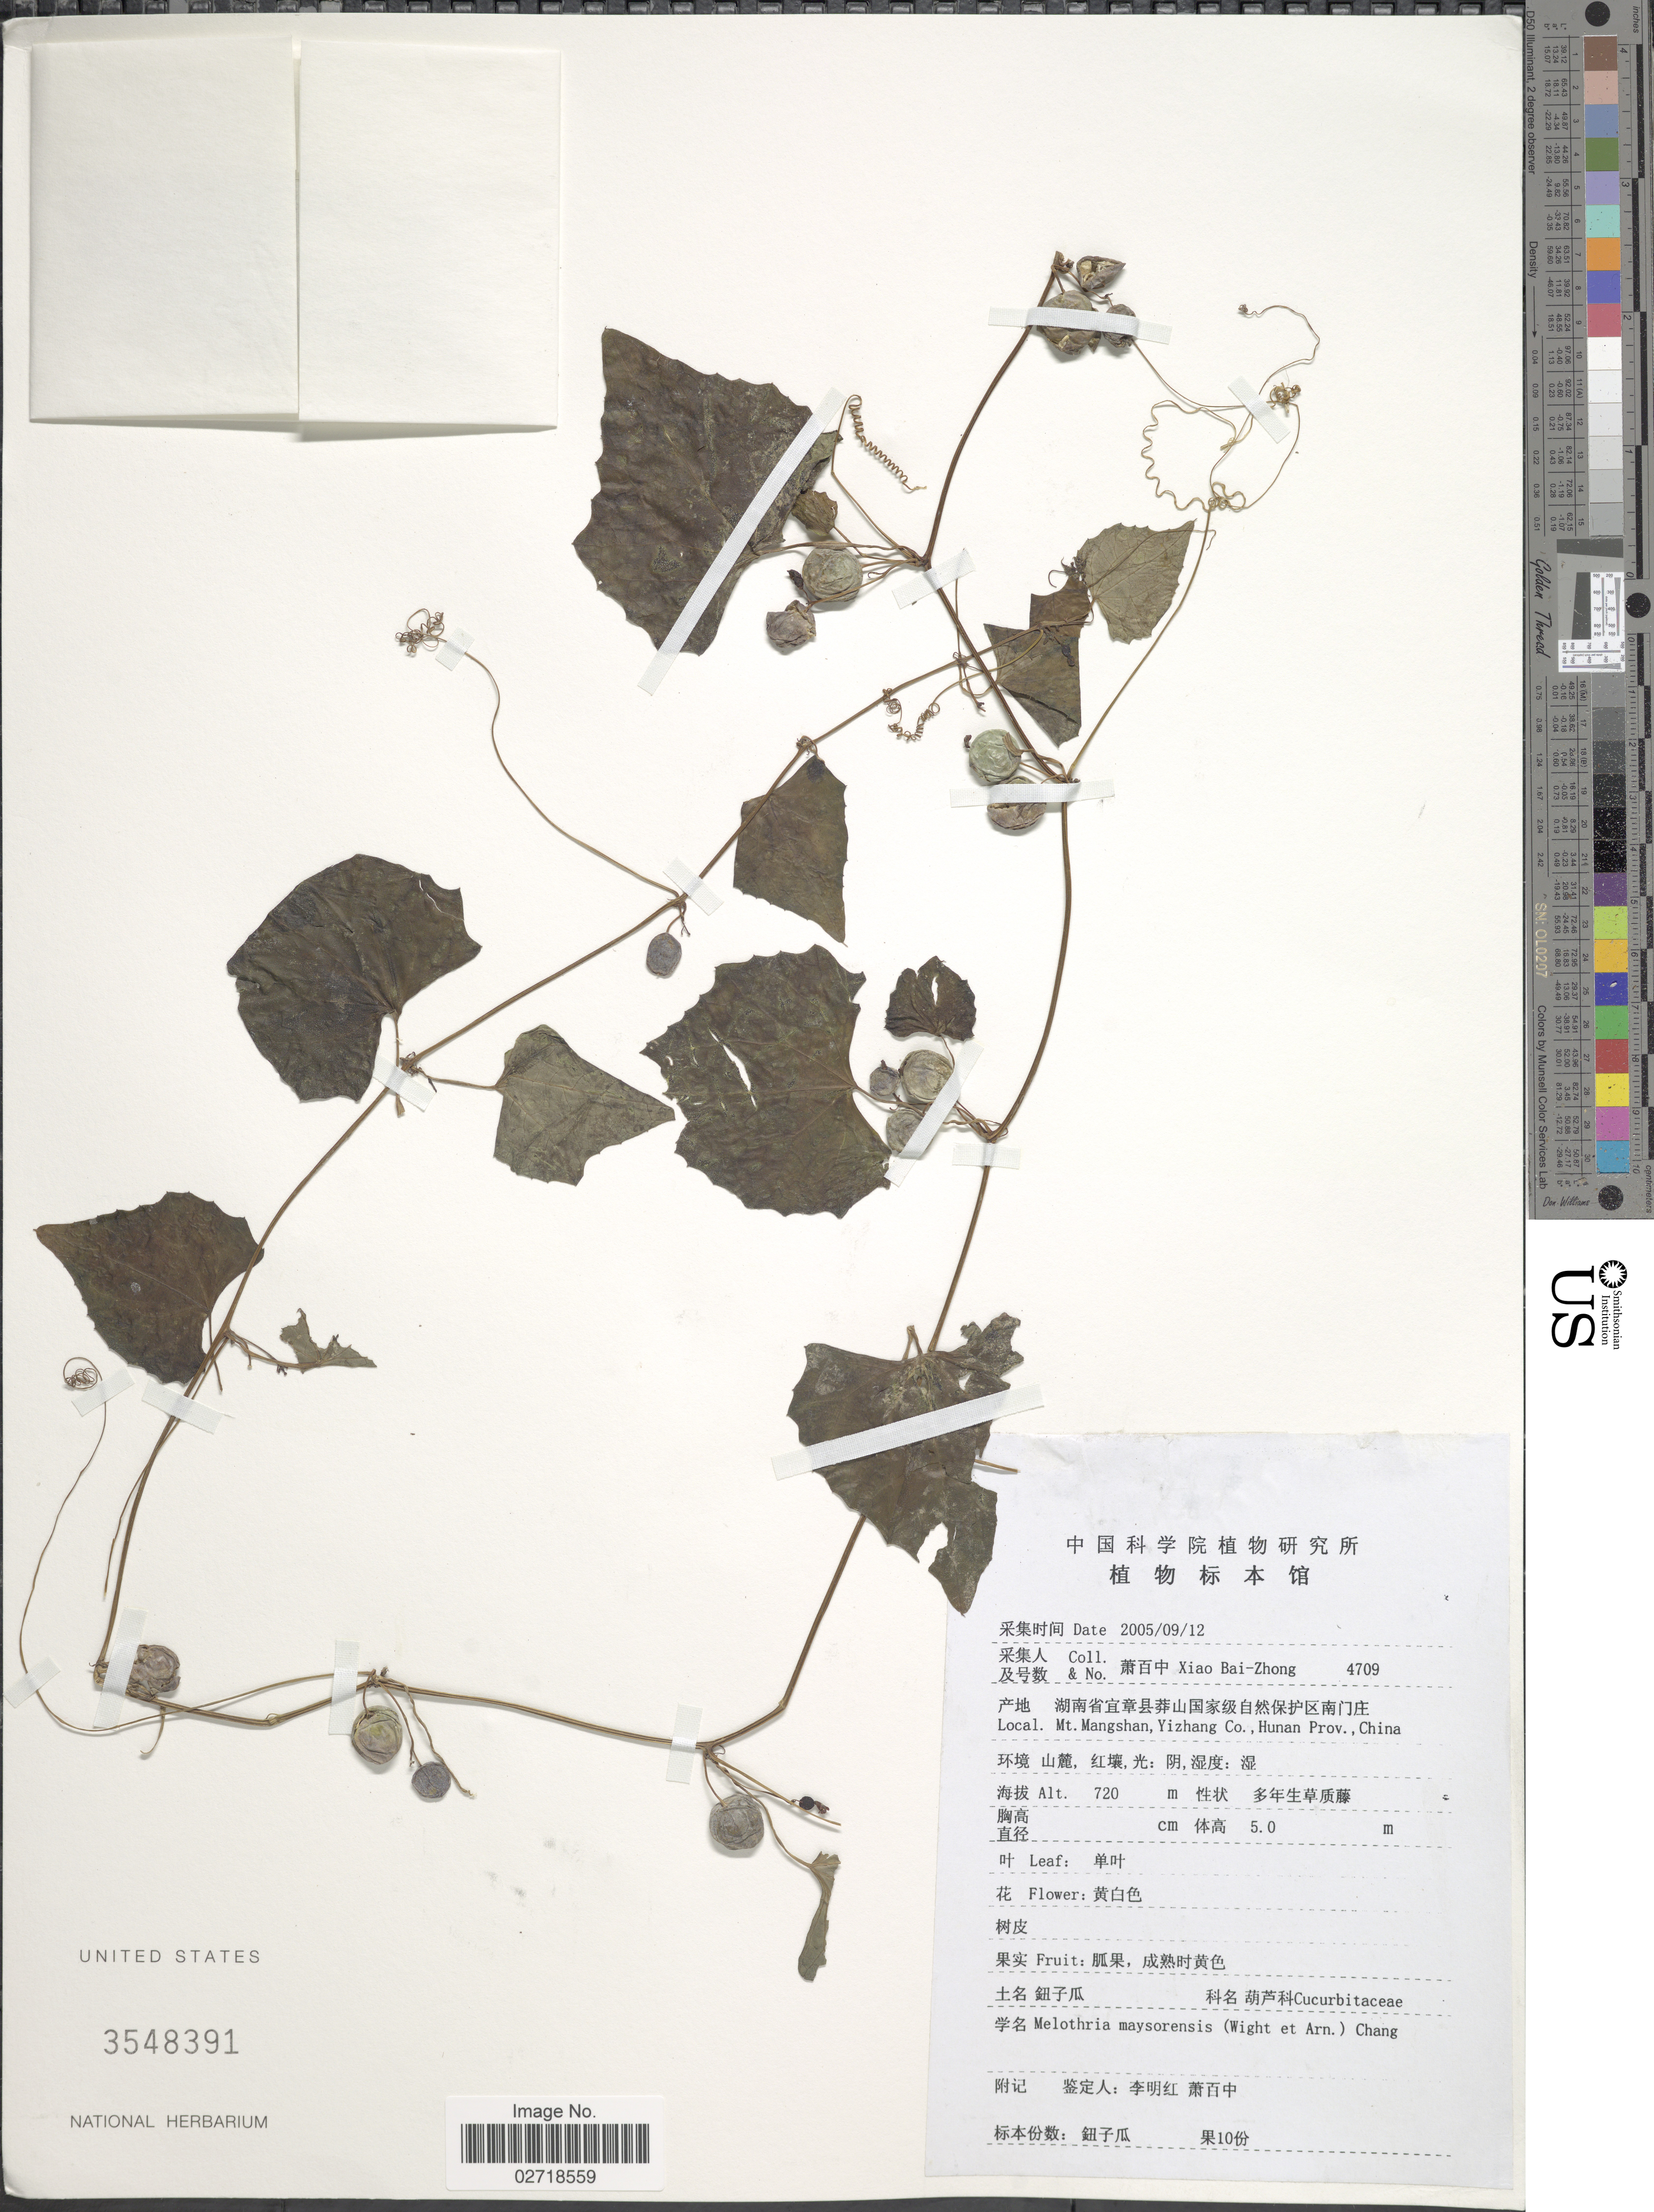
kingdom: Plantae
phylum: Tracheophyta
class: Magnoliopsida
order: Cucurbitales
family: Cucurbitaceae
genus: Zehneria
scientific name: Zehneria maysorensis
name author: (Wight & Arn.) Arn.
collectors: B. Z. Xiao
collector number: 4709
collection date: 2005-09-12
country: China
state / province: Hunan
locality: Mt. Mangshan, Yizhang Co.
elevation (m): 720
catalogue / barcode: US 3548391